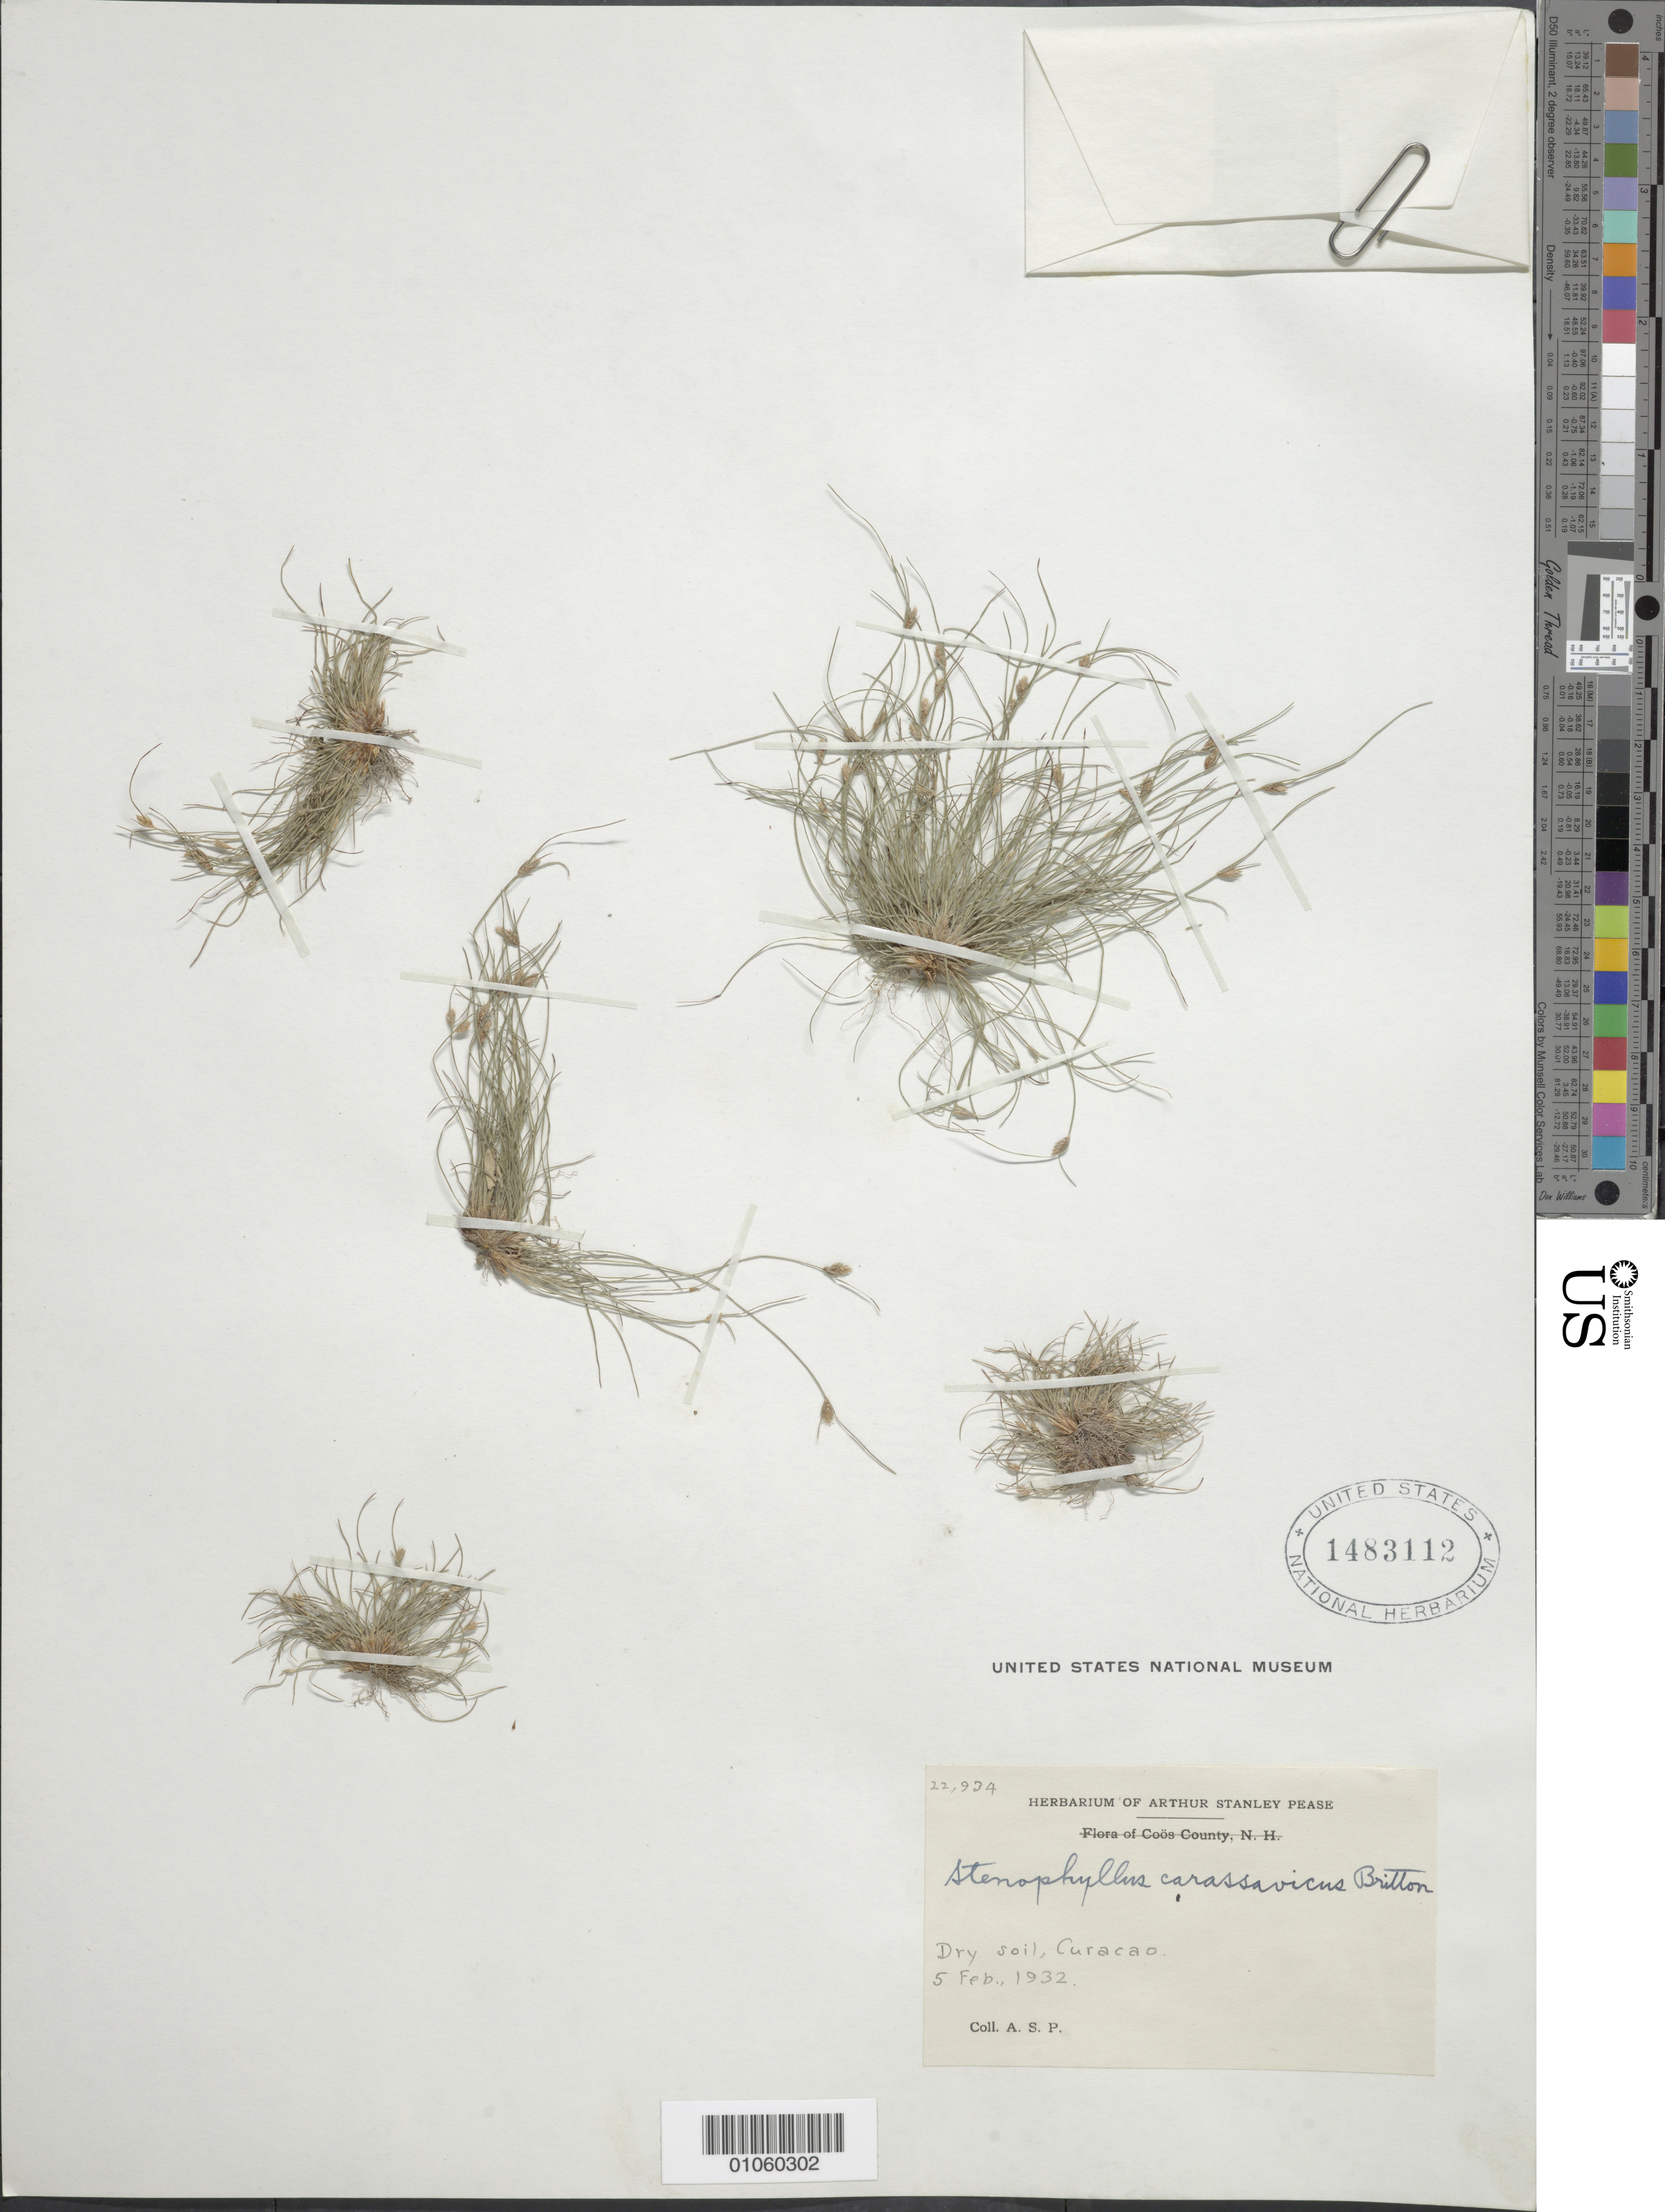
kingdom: Plantae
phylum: Tracheophyta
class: Liliopsida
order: Poales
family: Cyperaceae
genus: Bulbostylis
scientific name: Bulbostylis curassavica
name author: (Britton) Kük. & Ekman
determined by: Maciel-Silva, J. F.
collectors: A. S. Pease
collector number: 22934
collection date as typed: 05 Feb 1932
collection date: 1932-02-05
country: Curaçao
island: Curaçao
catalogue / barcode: US 1483112